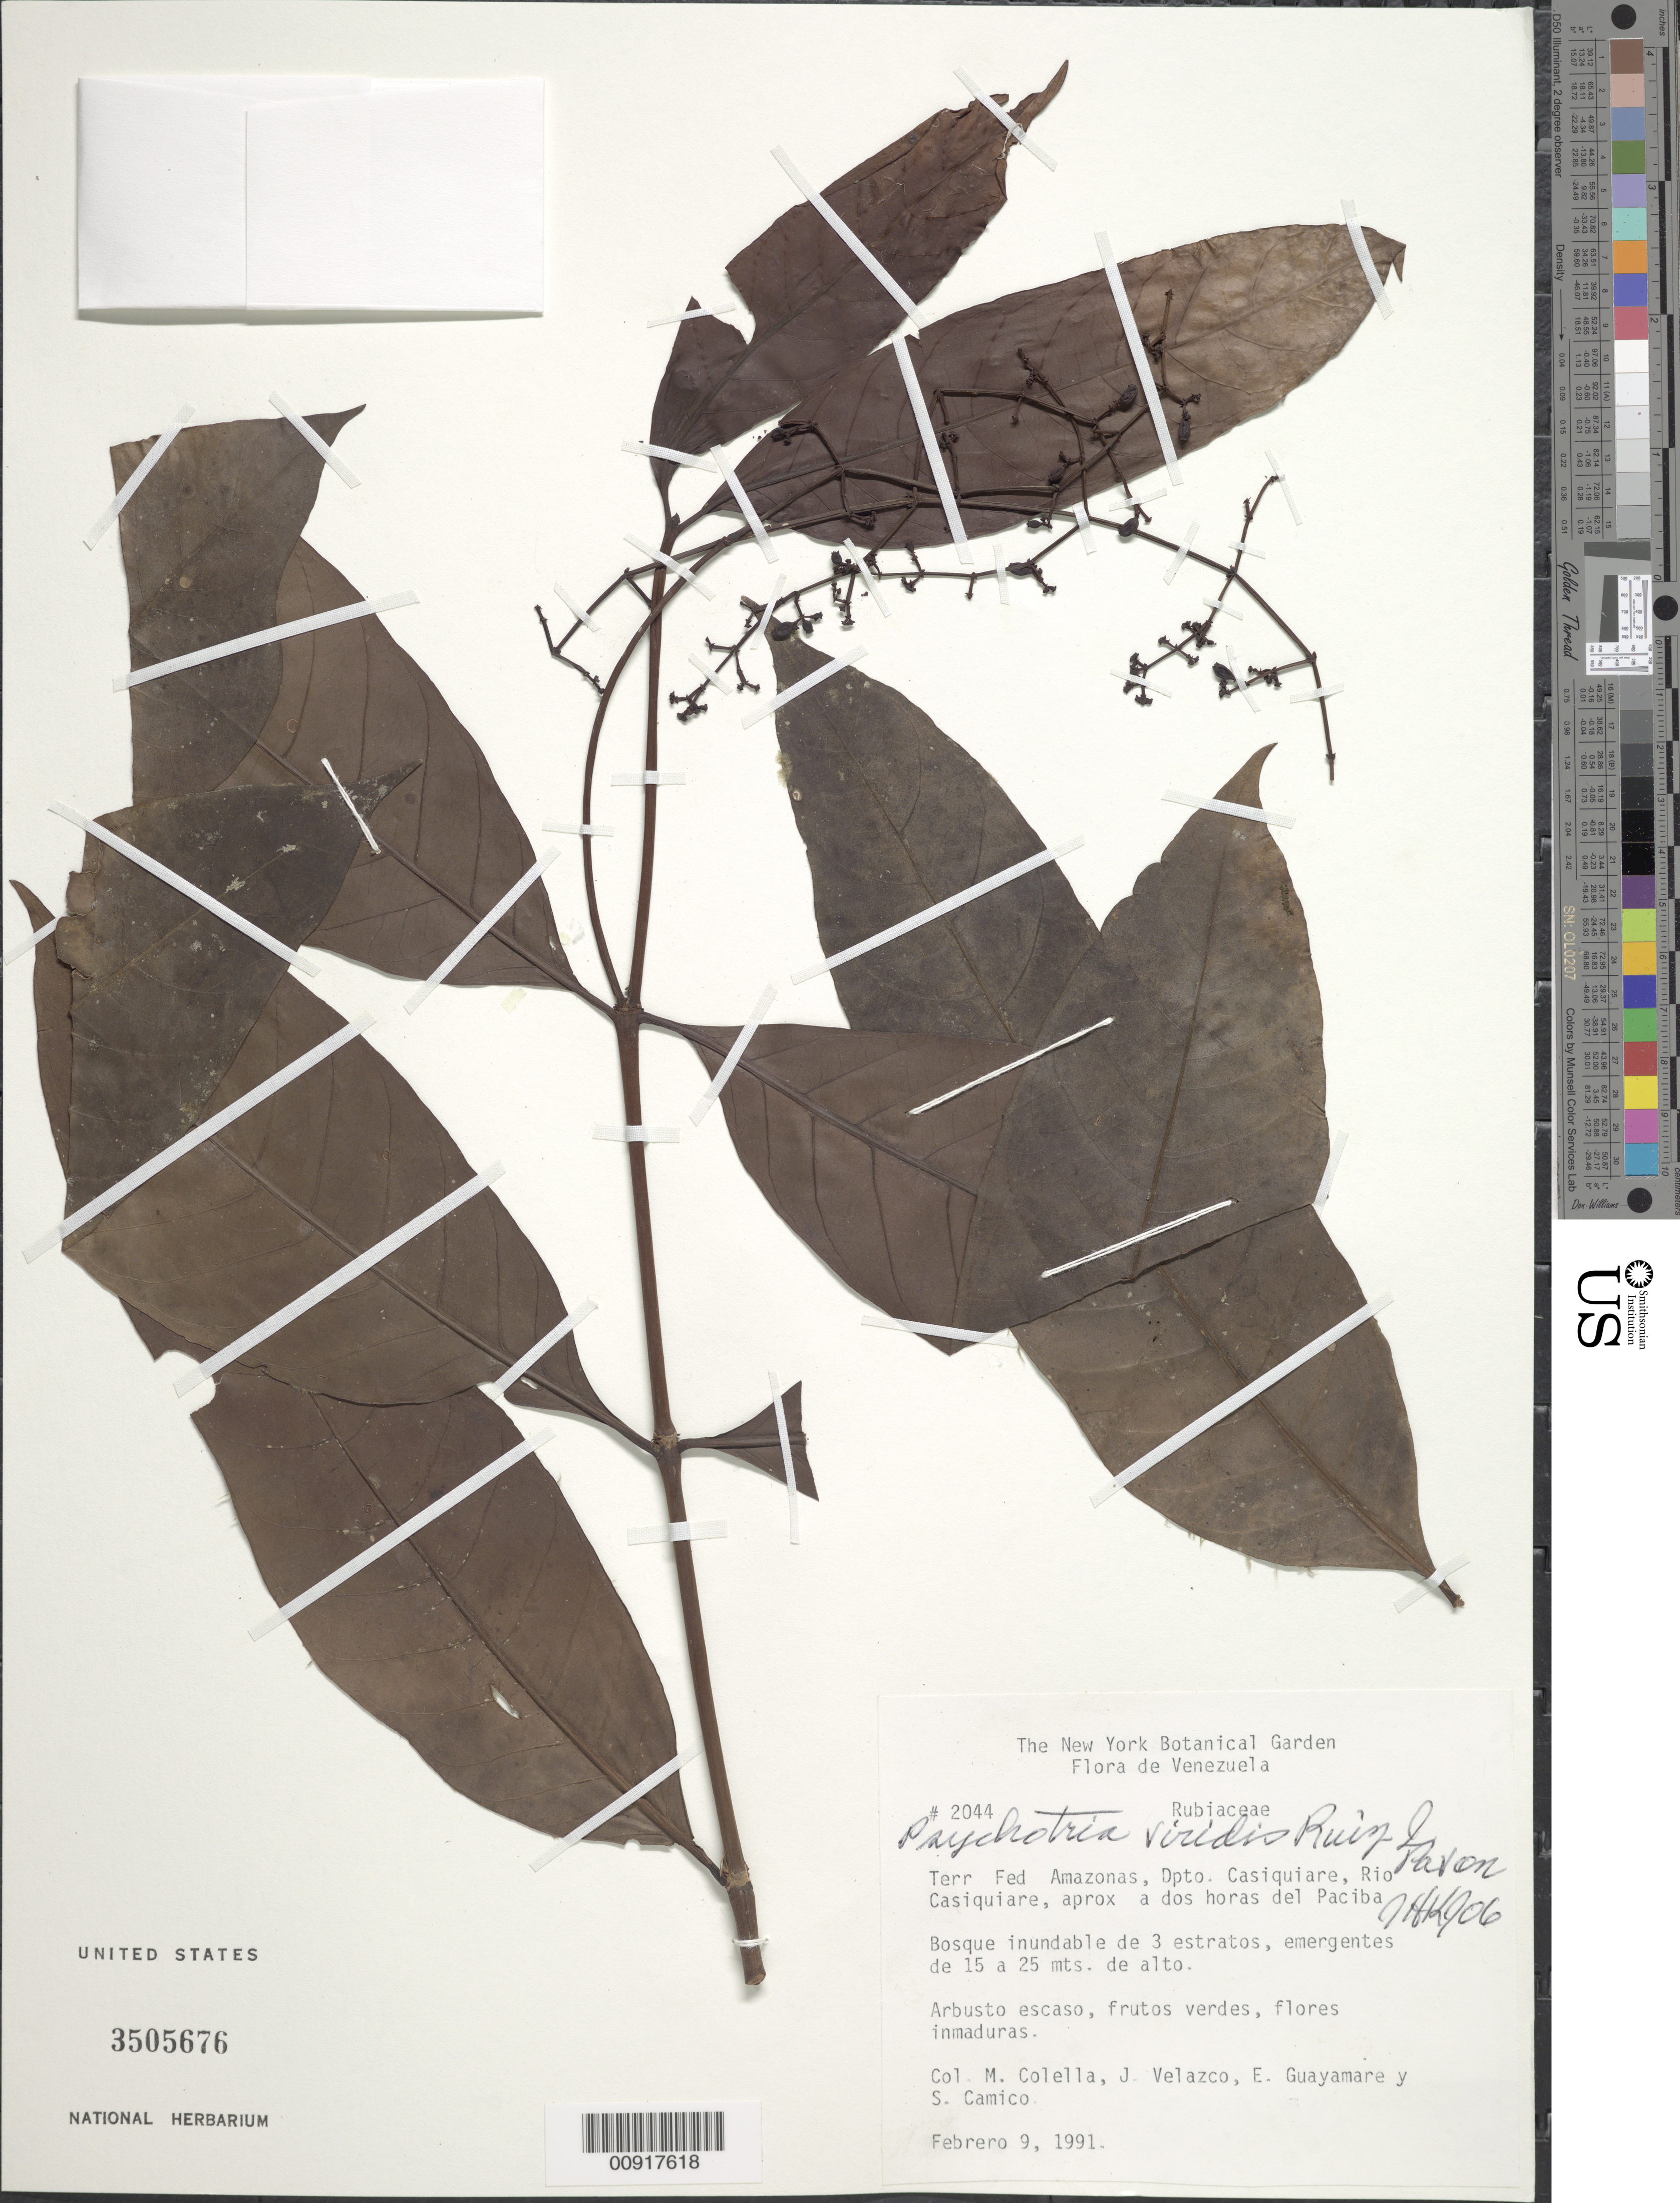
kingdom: Plantae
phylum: Tracheophyta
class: Magnoliopsida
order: Gentianales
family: Rubiaceae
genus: Psychotria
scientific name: Psychotria viridis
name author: Ruiz & Pav.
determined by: Kirkbride, J. H.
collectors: M. Colella, J. Velazco, E. Guayamare & S. Camico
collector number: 2044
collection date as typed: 9-Feb-91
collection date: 1991-02-09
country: Venezuela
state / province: Amazonas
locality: Dpto. Casiquiare, Río Casiquiare, aprox a dos horas del Paciba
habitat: Bosque inundable de 3 estratos, emergentes de 15 a 25 m de alto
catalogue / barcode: US 3505676